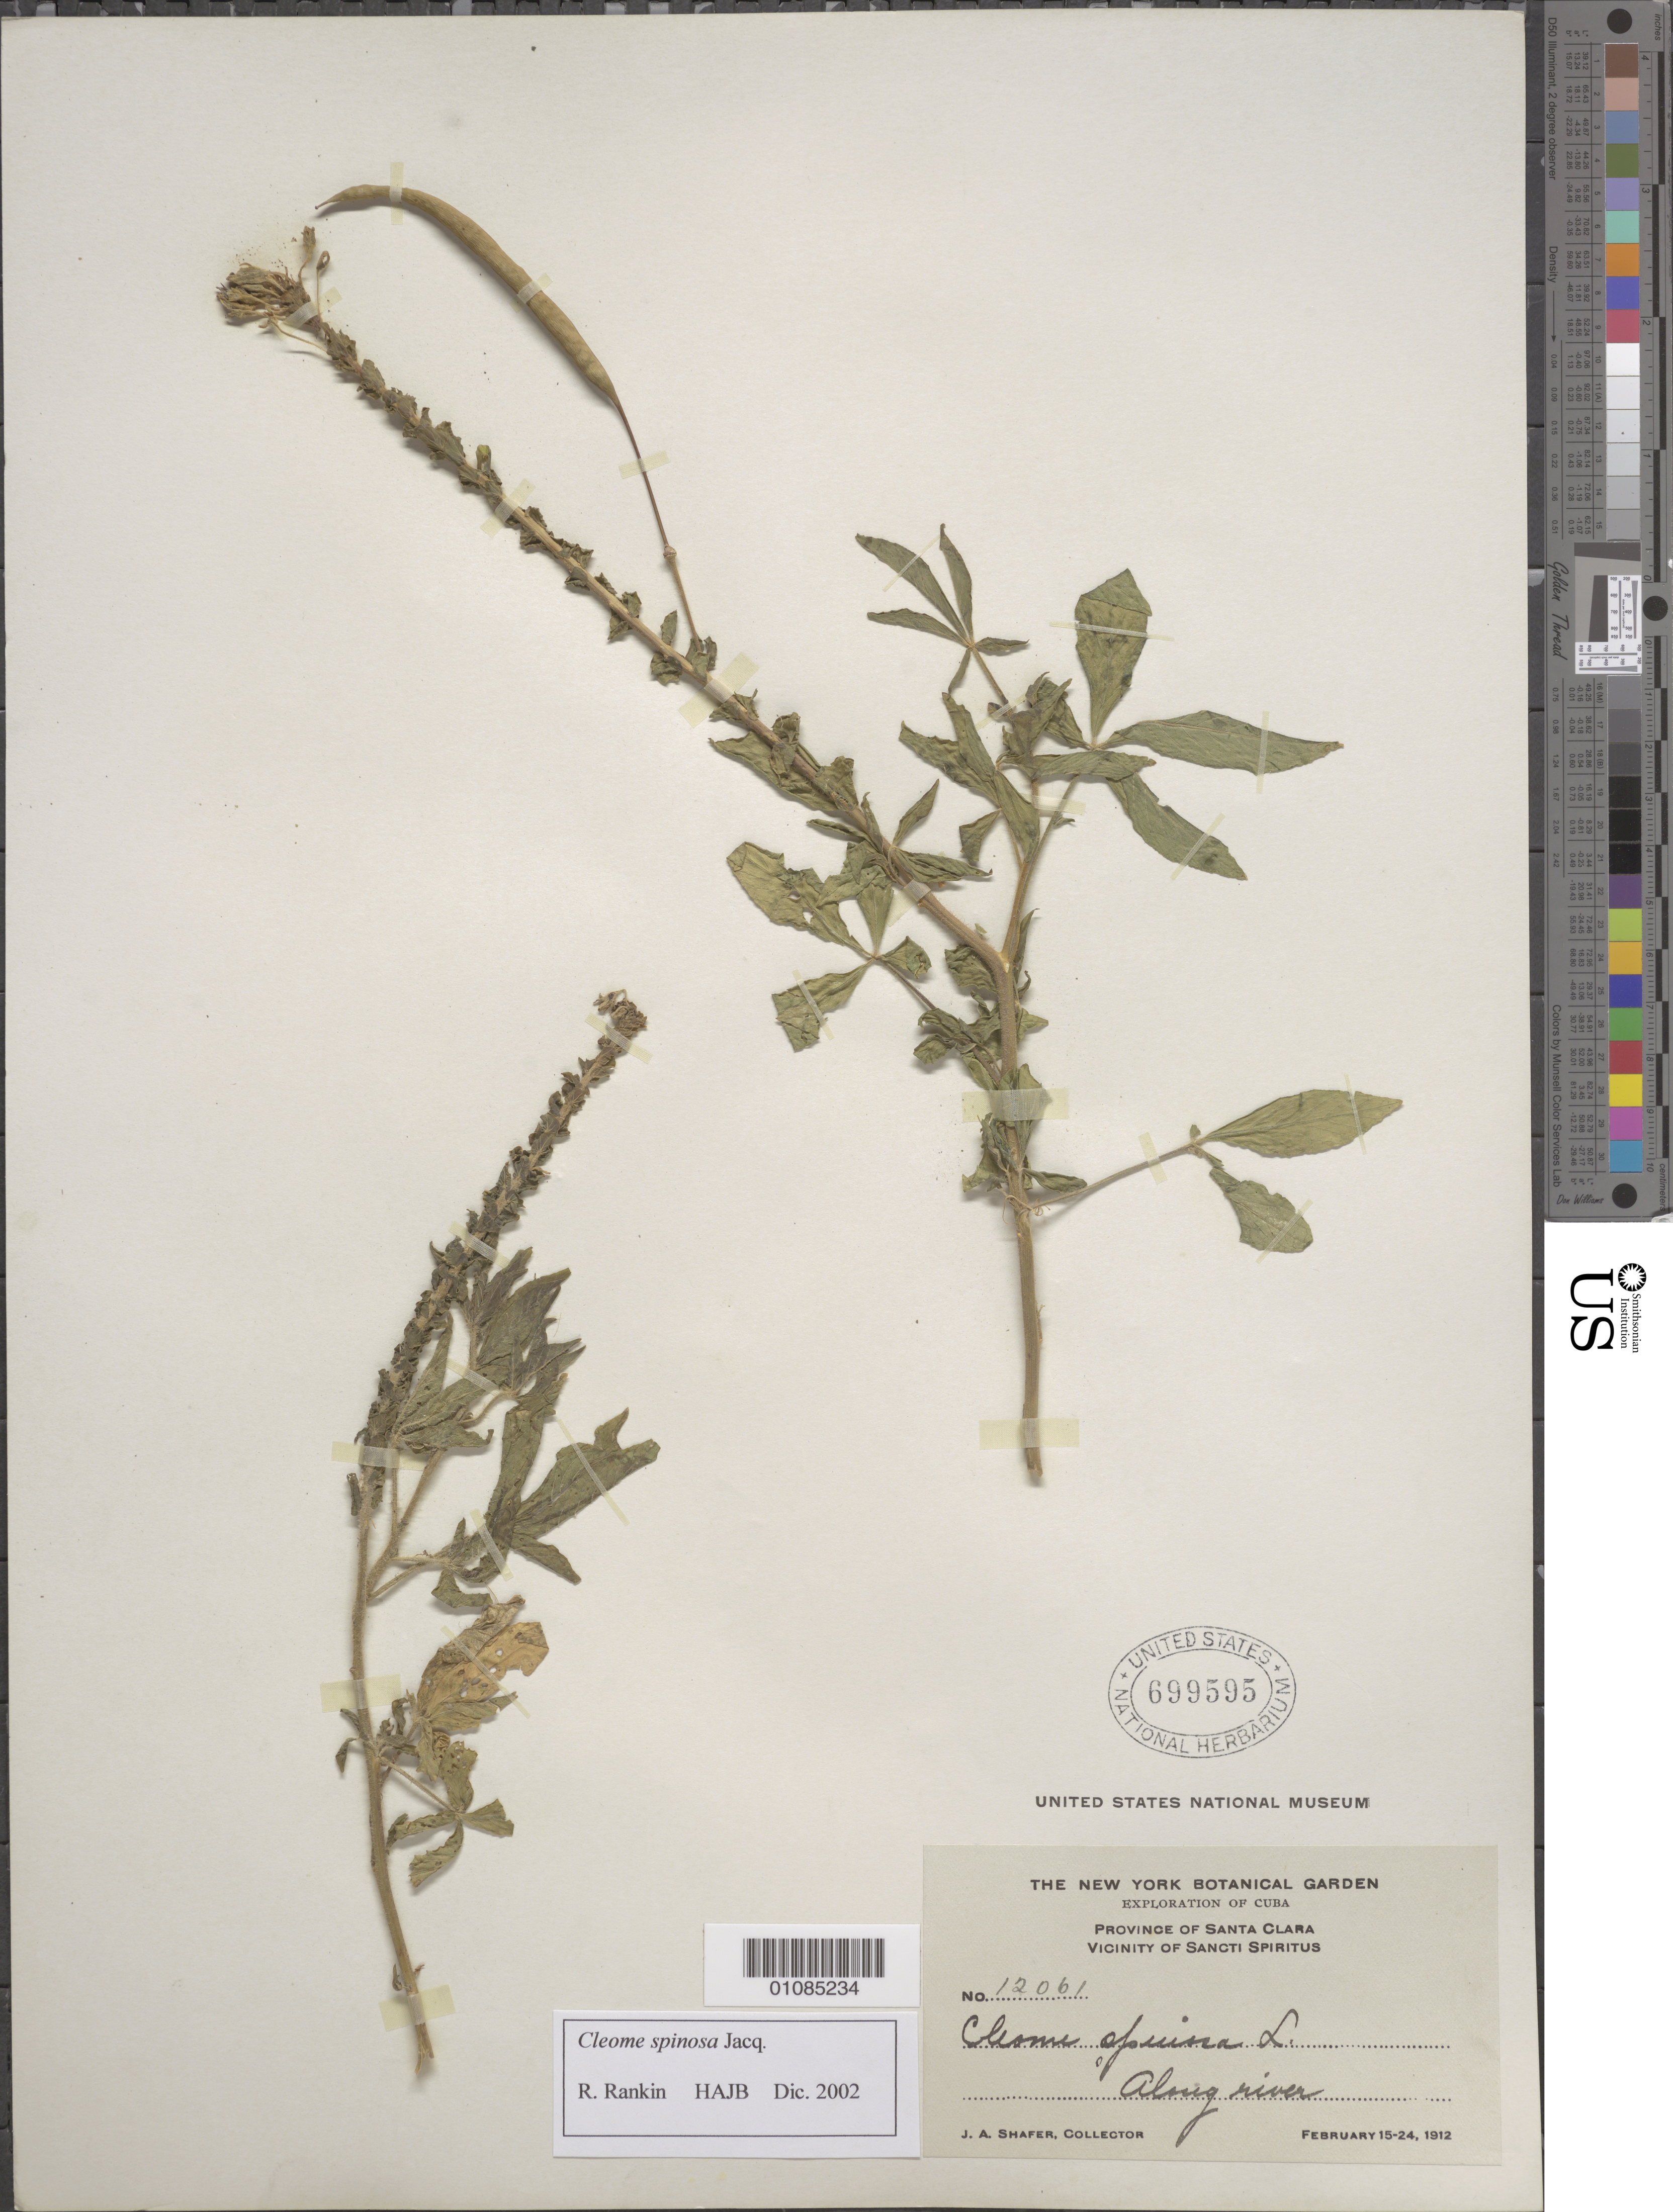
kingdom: Plantae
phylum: Tracheophyta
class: Magnoliopsida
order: Brassicales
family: Cleomaceae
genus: Tarenaya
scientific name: Tarenaya spinosa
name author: (Jacq.) Raf.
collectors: J. A. Shafer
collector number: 12061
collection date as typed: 15 Feb 1912 to 24 Feb 1912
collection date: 1912-02-15/1912-02-24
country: Cuba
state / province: Sancti Spiritus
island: Cuba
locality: Province of Santa Clara, vicinity of Sancti Spiritus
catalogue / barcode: US 699595